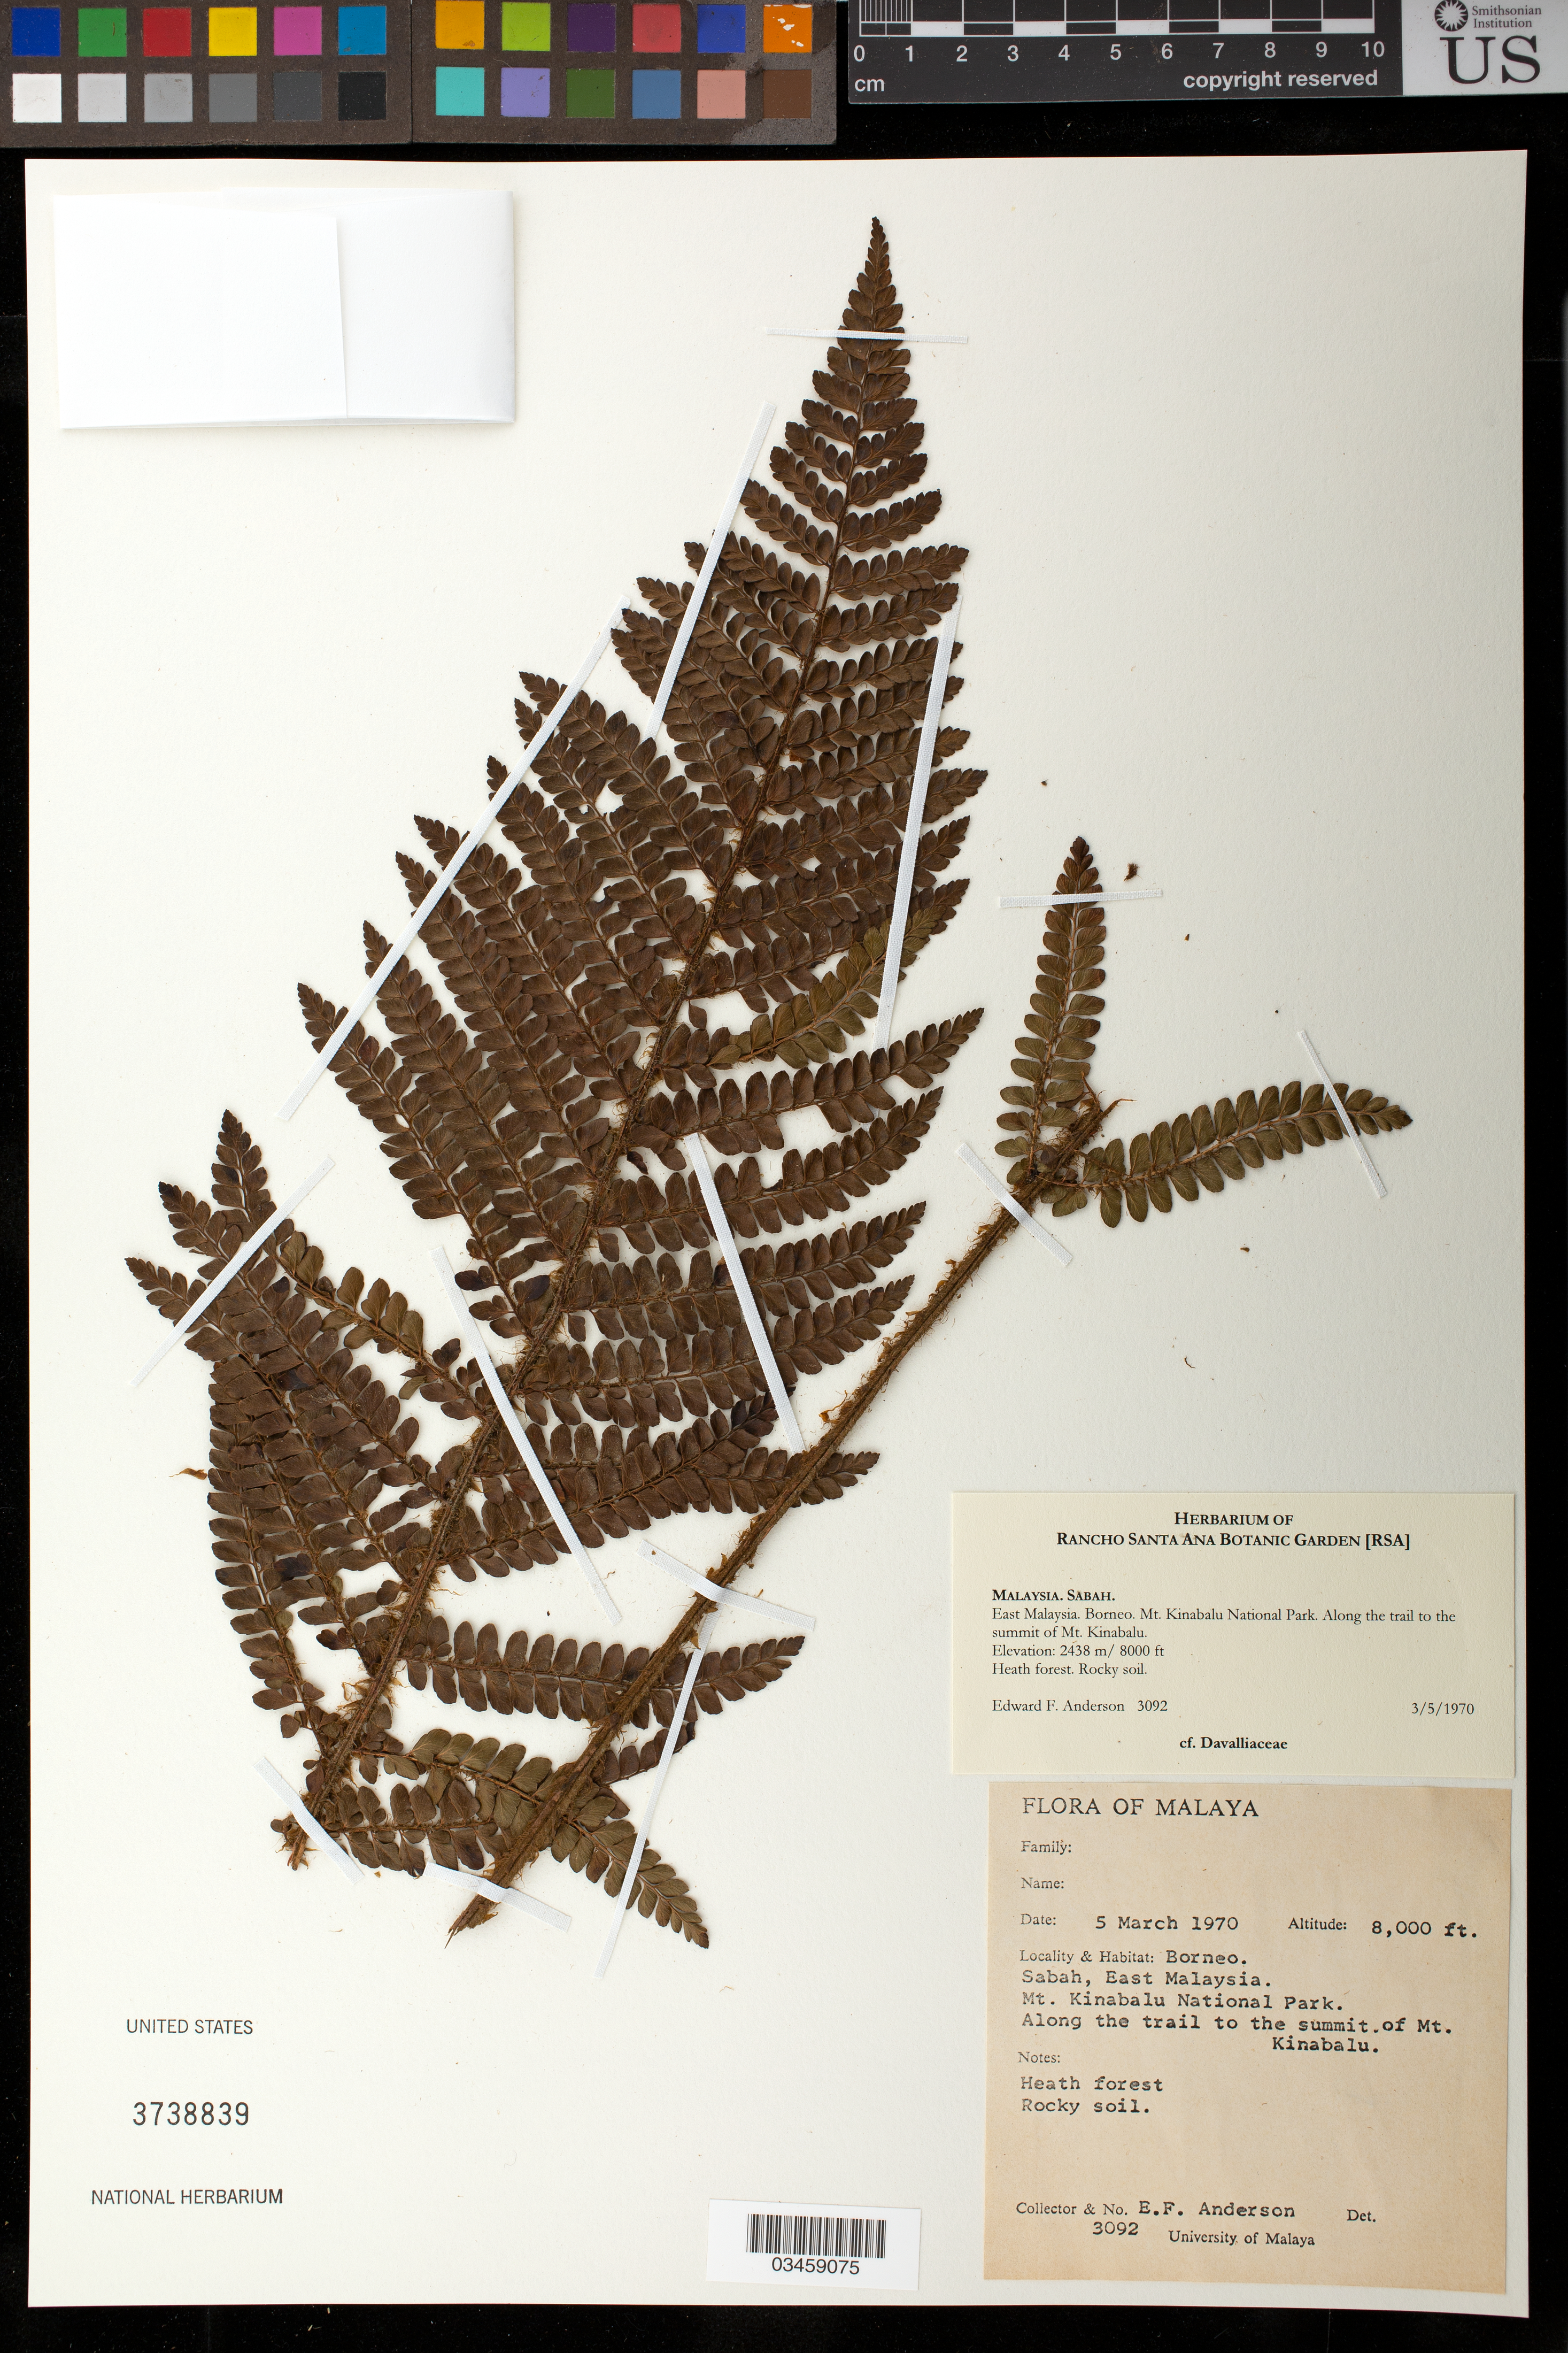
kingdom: Plantae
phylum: Tracheophyta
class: Polypodiopsida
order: Polypodiales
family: Dryopteridaceae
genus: Polystichum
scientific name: Polystichum sp.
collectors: E. F. Anderson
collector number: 3092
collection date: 1970-03-05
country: Malaysia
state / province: Sabah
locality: Borneo, Sabah, East Malaysia, Mt. Kinabalu National Park, Along the trail to the summit of Mt. Kinabalu.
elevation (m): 2438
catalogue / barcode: US 3738839